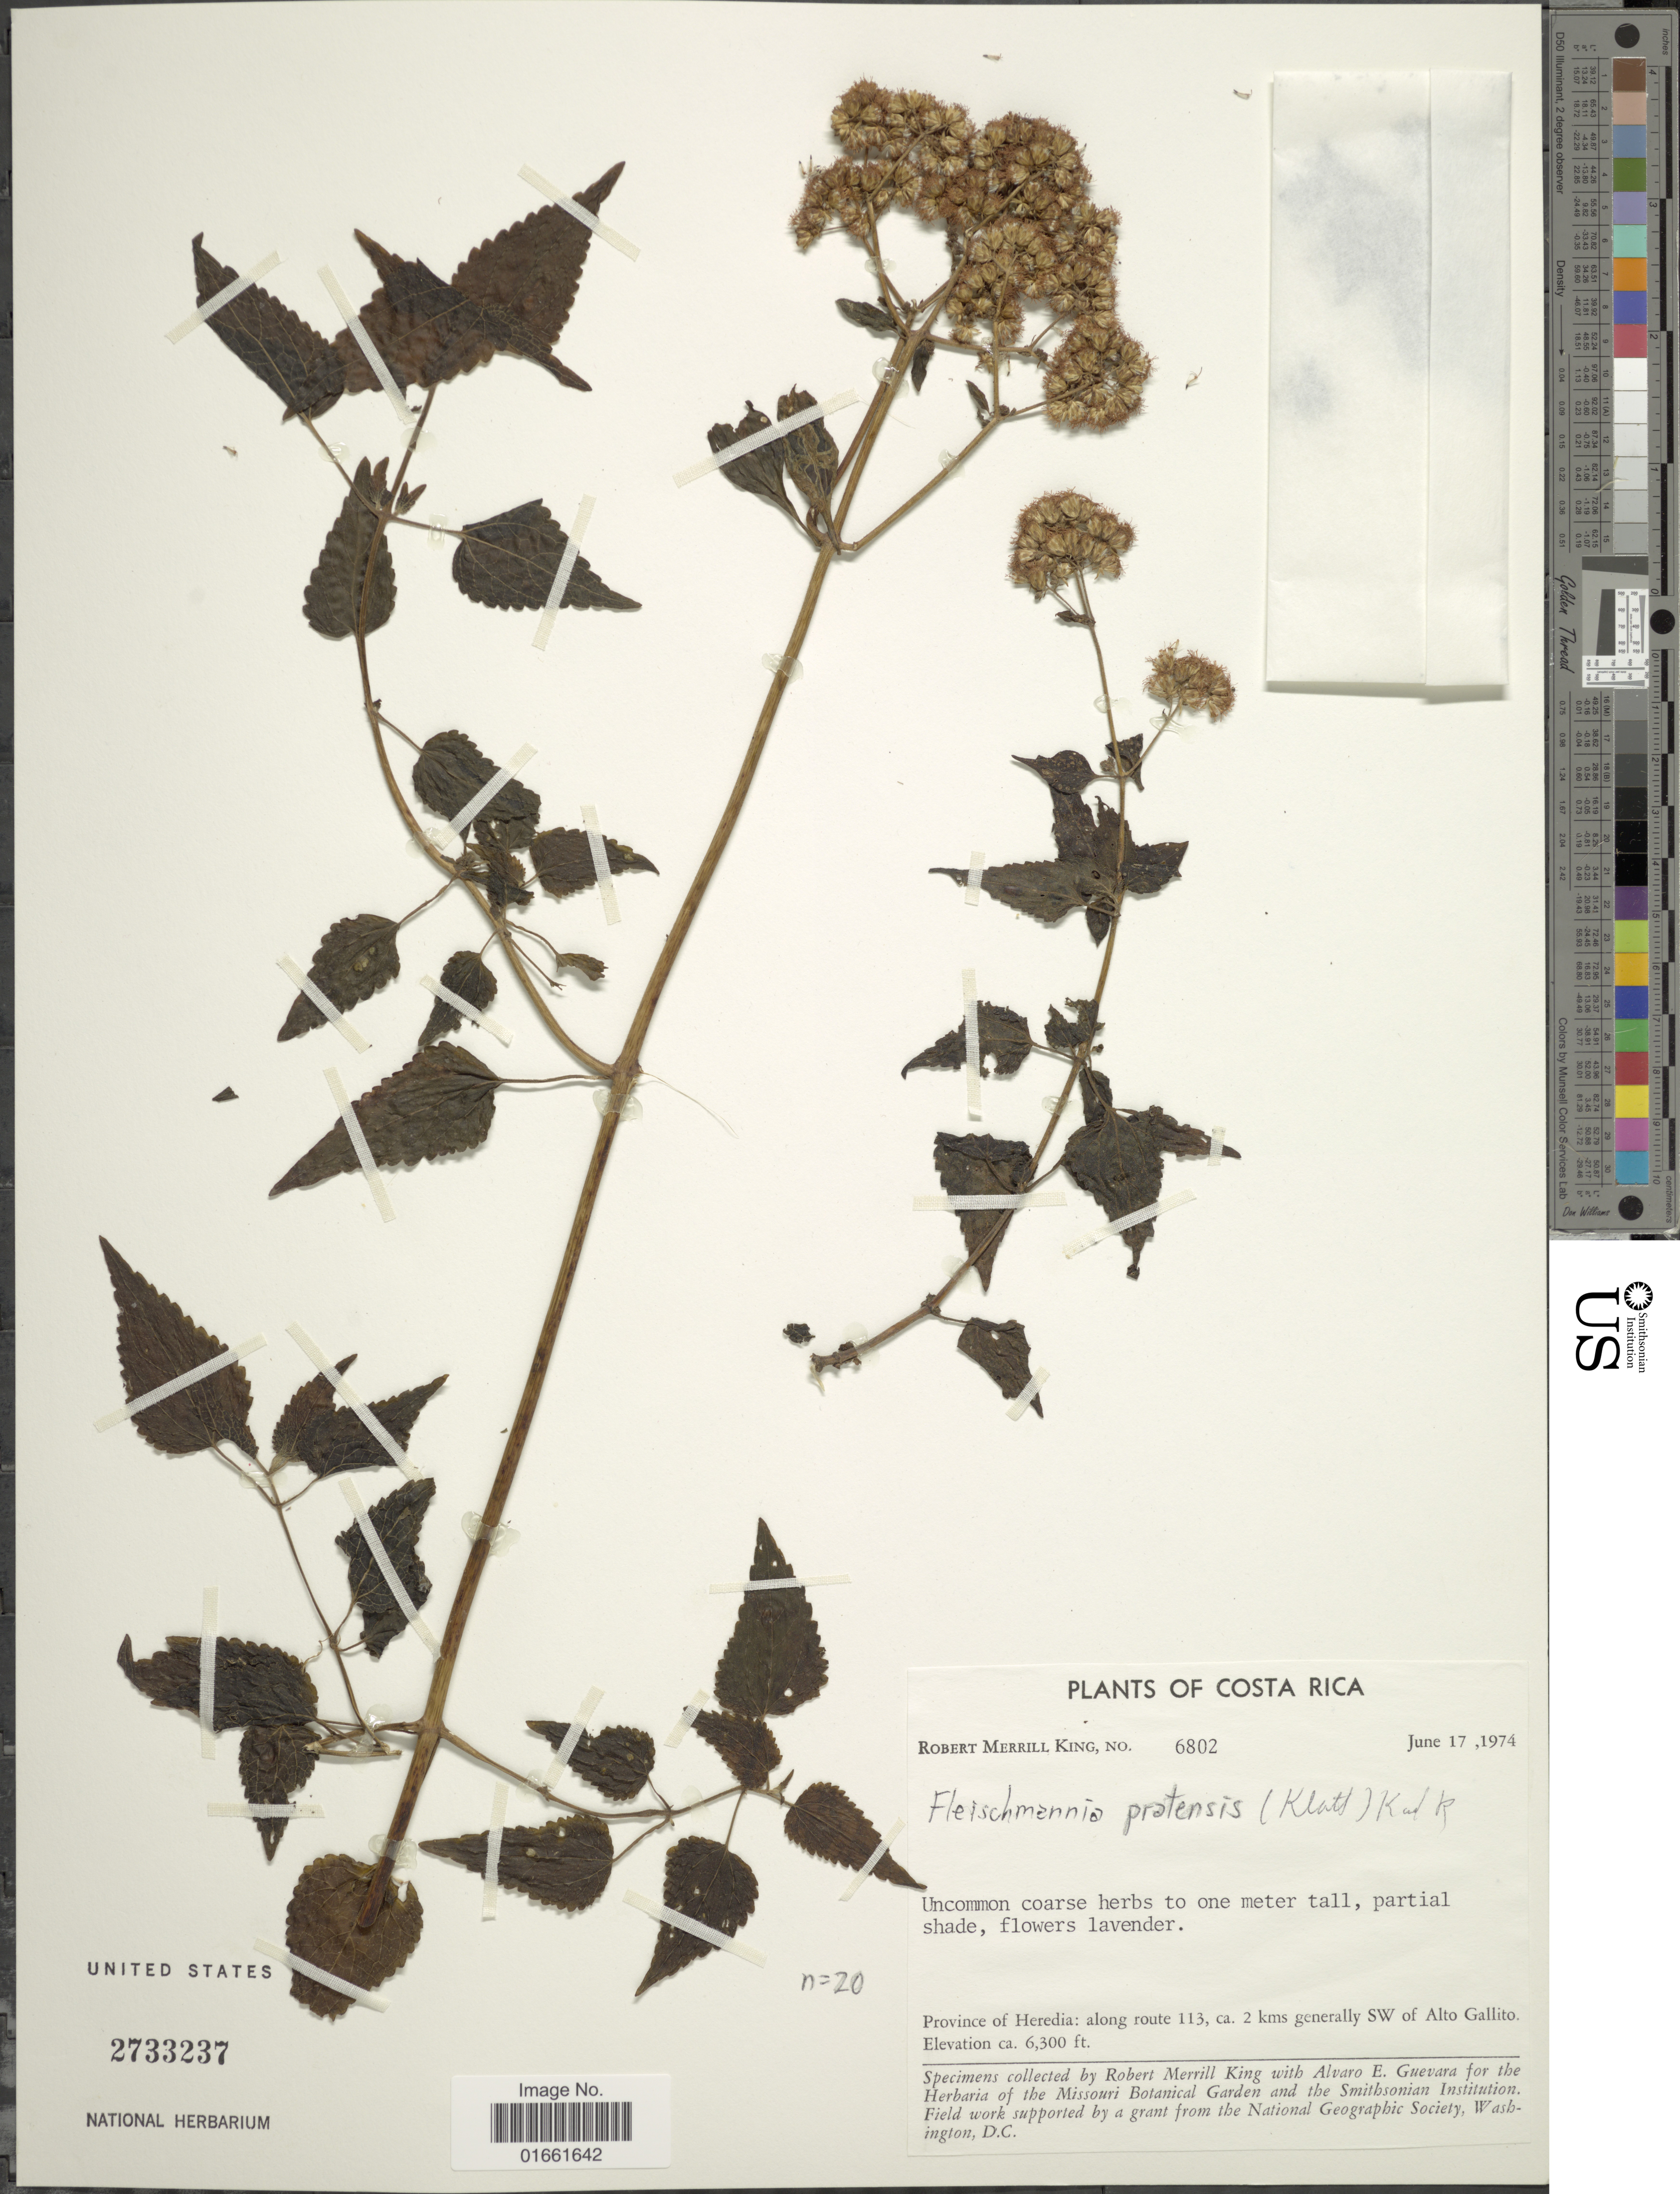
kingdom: Plantae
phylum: Tracheophyta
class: Magnoliopsida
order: Asterales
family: Asteraceae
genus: Fleischmannia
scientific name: Fleischmannia pratensis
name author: (Klatt) R.M. King & H. Rob.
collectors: R. M. King & A. E. Guevara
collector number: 6802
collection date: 1974-06-17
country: Costa Rica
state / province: Heredia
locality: Province of Heredia, along route 113, ca 2 kms generally SW of Alto Gallito.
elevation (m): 1920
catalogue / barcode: US 2733237